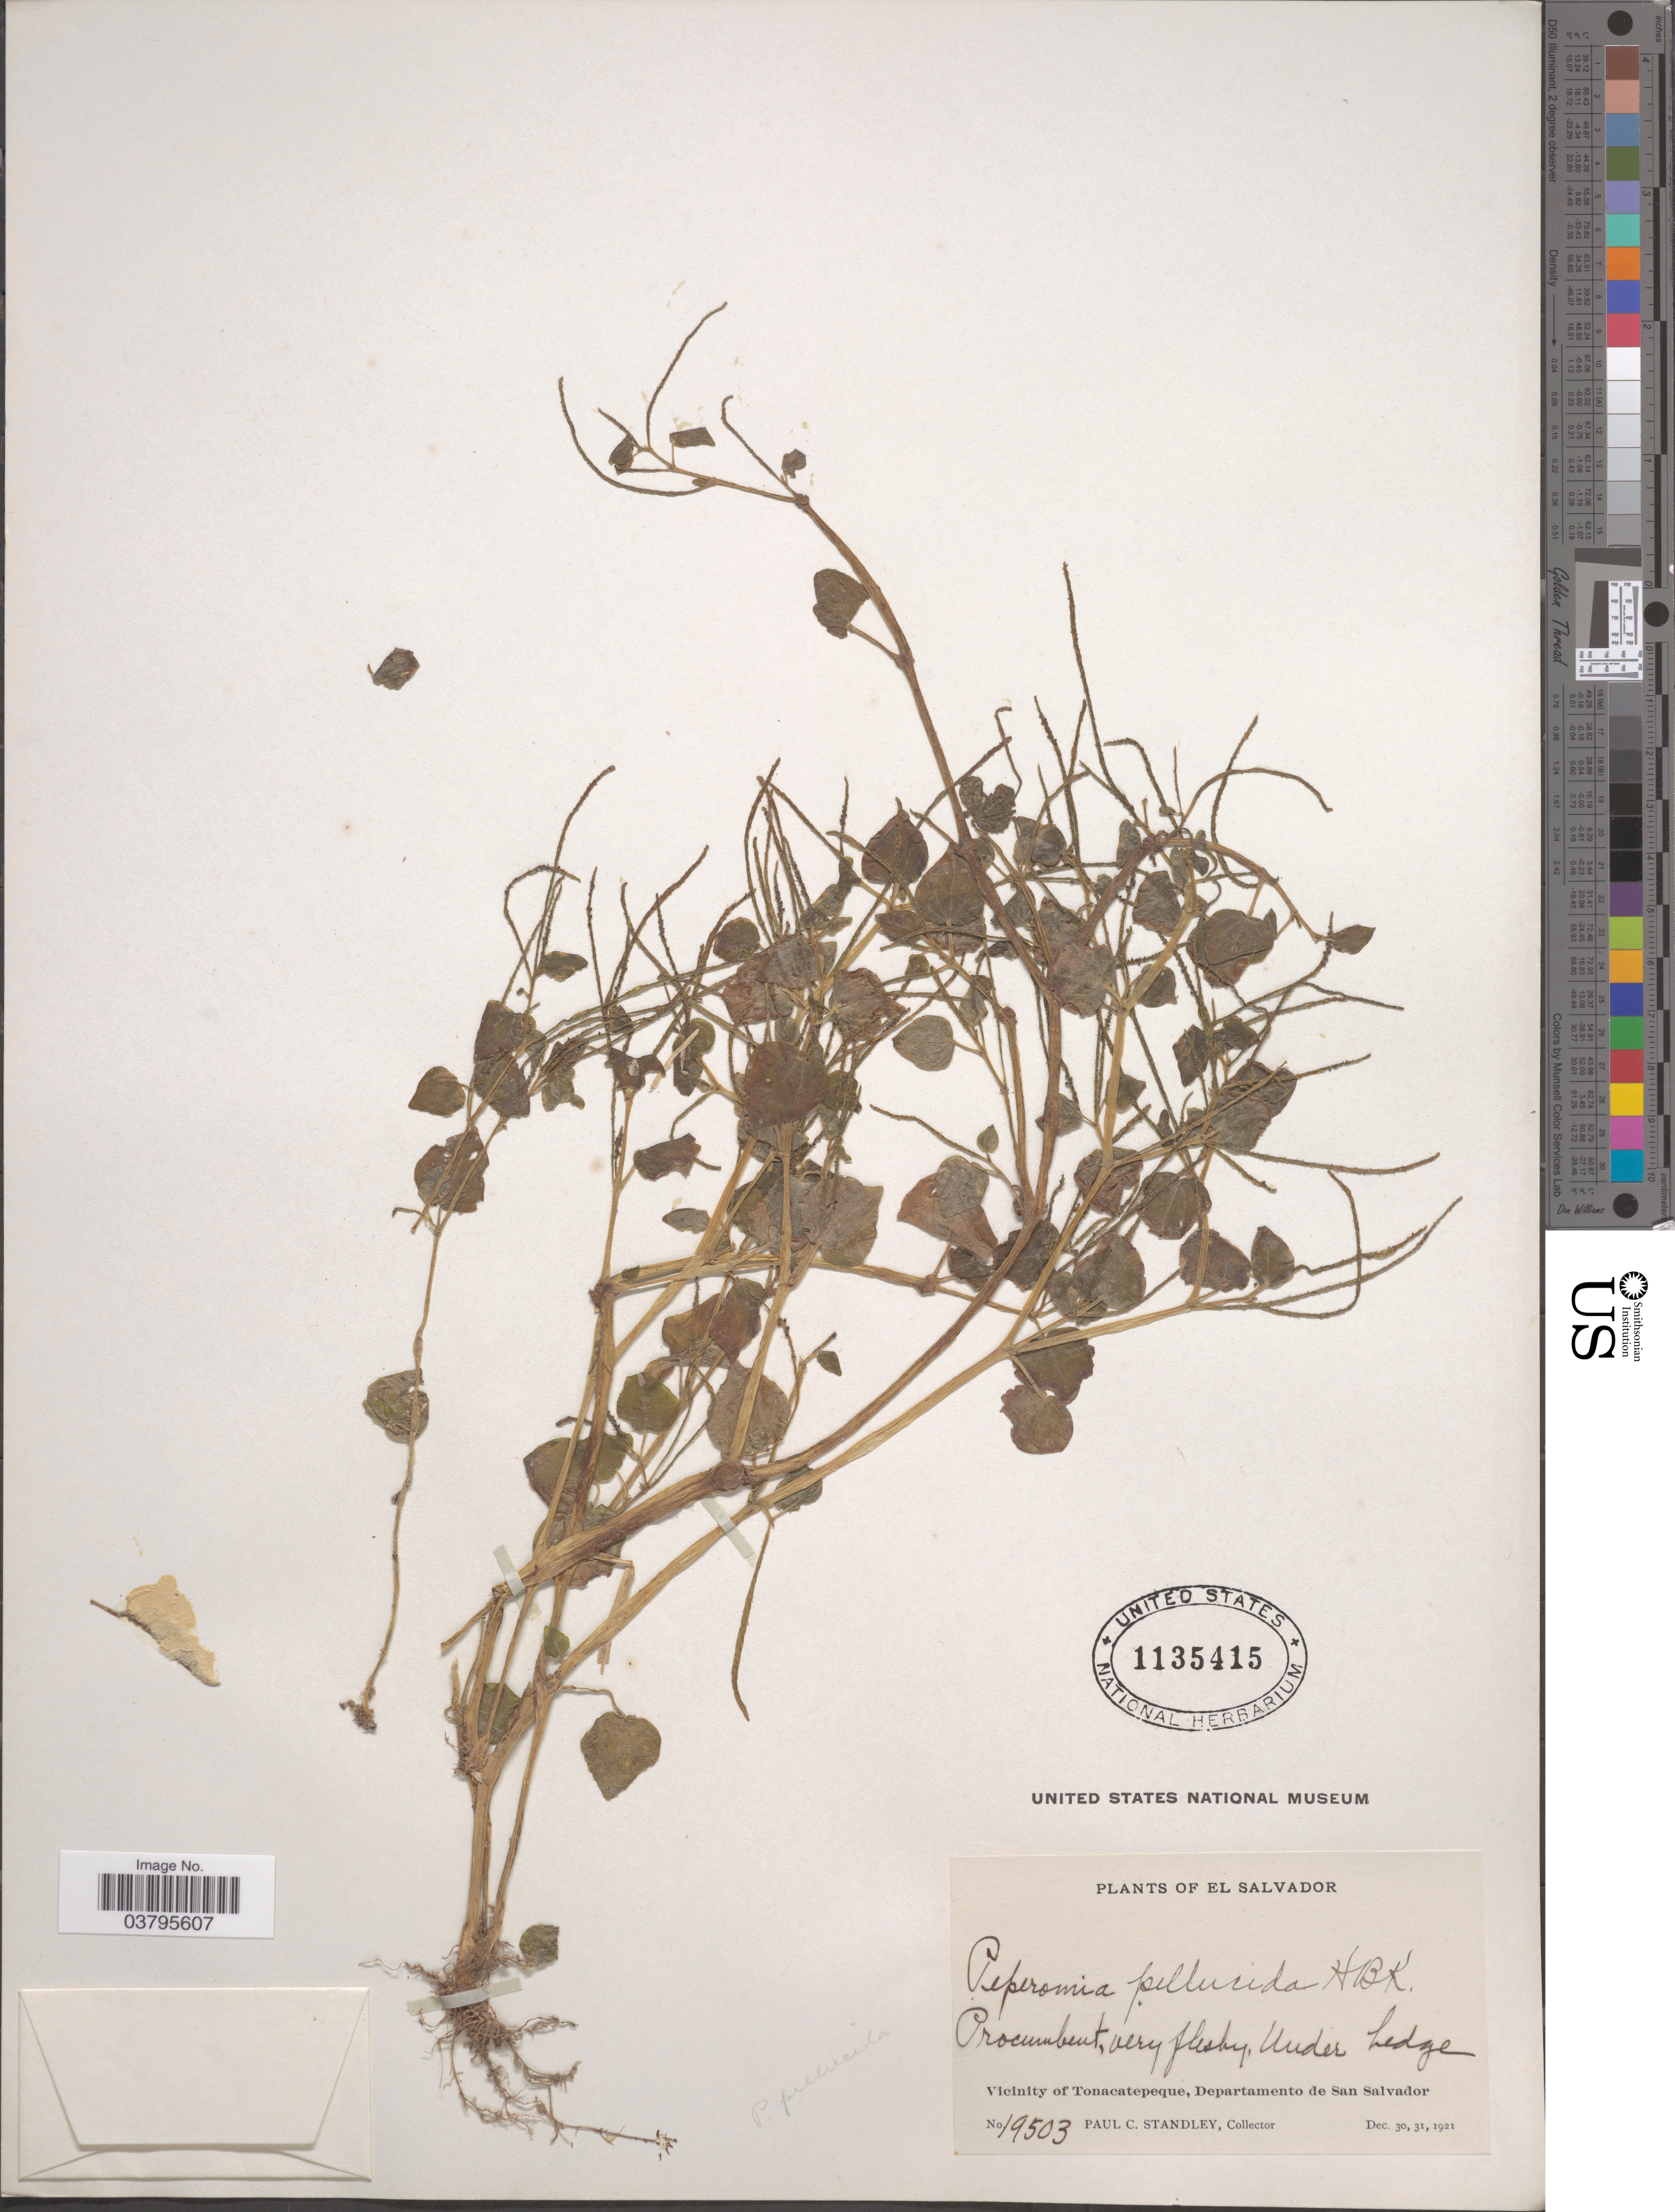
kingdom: Plantae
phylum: Tracheophyta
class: Magnoliopsida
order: Piperales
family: Piperaceae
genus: Peperomia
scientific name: Peperomia pellucida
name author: (L.) Kunth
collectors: P. C. Standley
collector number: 19503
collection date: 1921-12-30/1921-12-31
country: El Salvador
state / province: San Salvador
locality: Vicinity of Tonacatepeque, Departamento de San Salvador.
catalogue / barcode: US 1135415